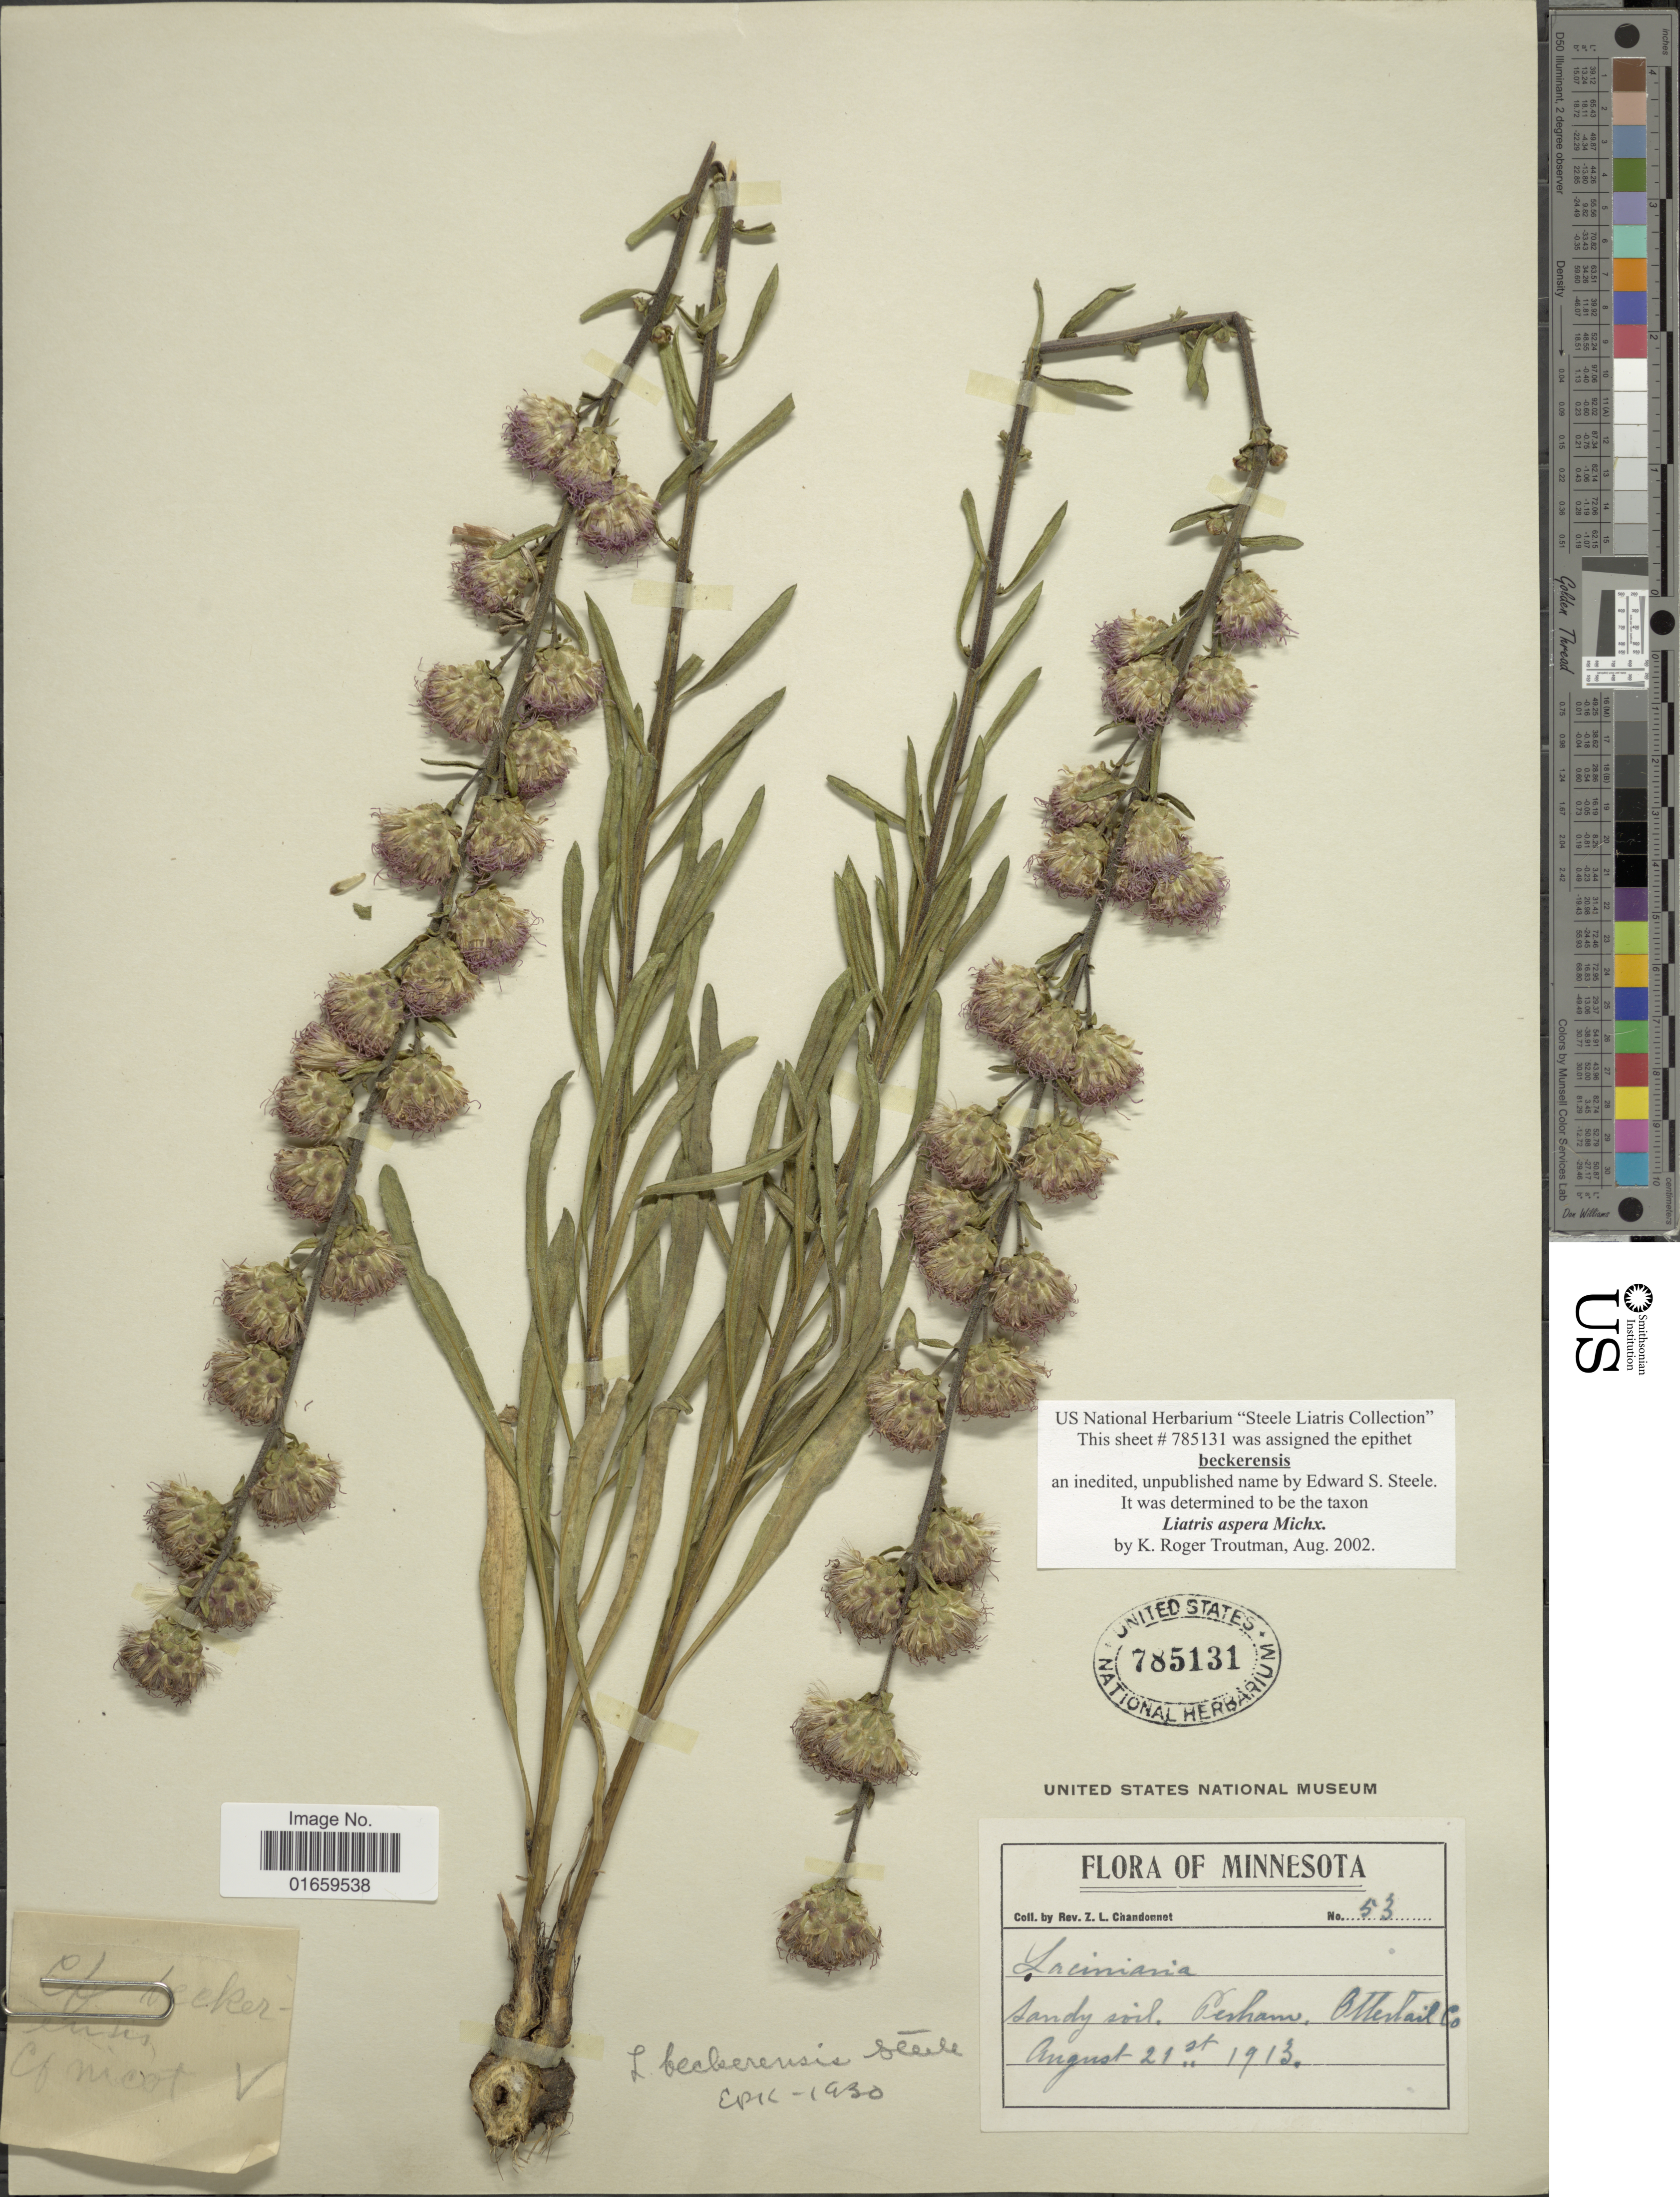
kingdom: Plantae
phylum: Tracheophyta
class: Magnoliopsida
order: Asterales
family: Asteraceae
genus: Liatris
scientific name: Liatris aspera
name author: Michx.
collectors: Z. Chandonnet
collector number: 53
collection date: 1913-08-21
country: United States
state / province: Minnesota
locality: Sandy Soil, Gesham, Attenhail Co.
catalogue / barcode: US 785131